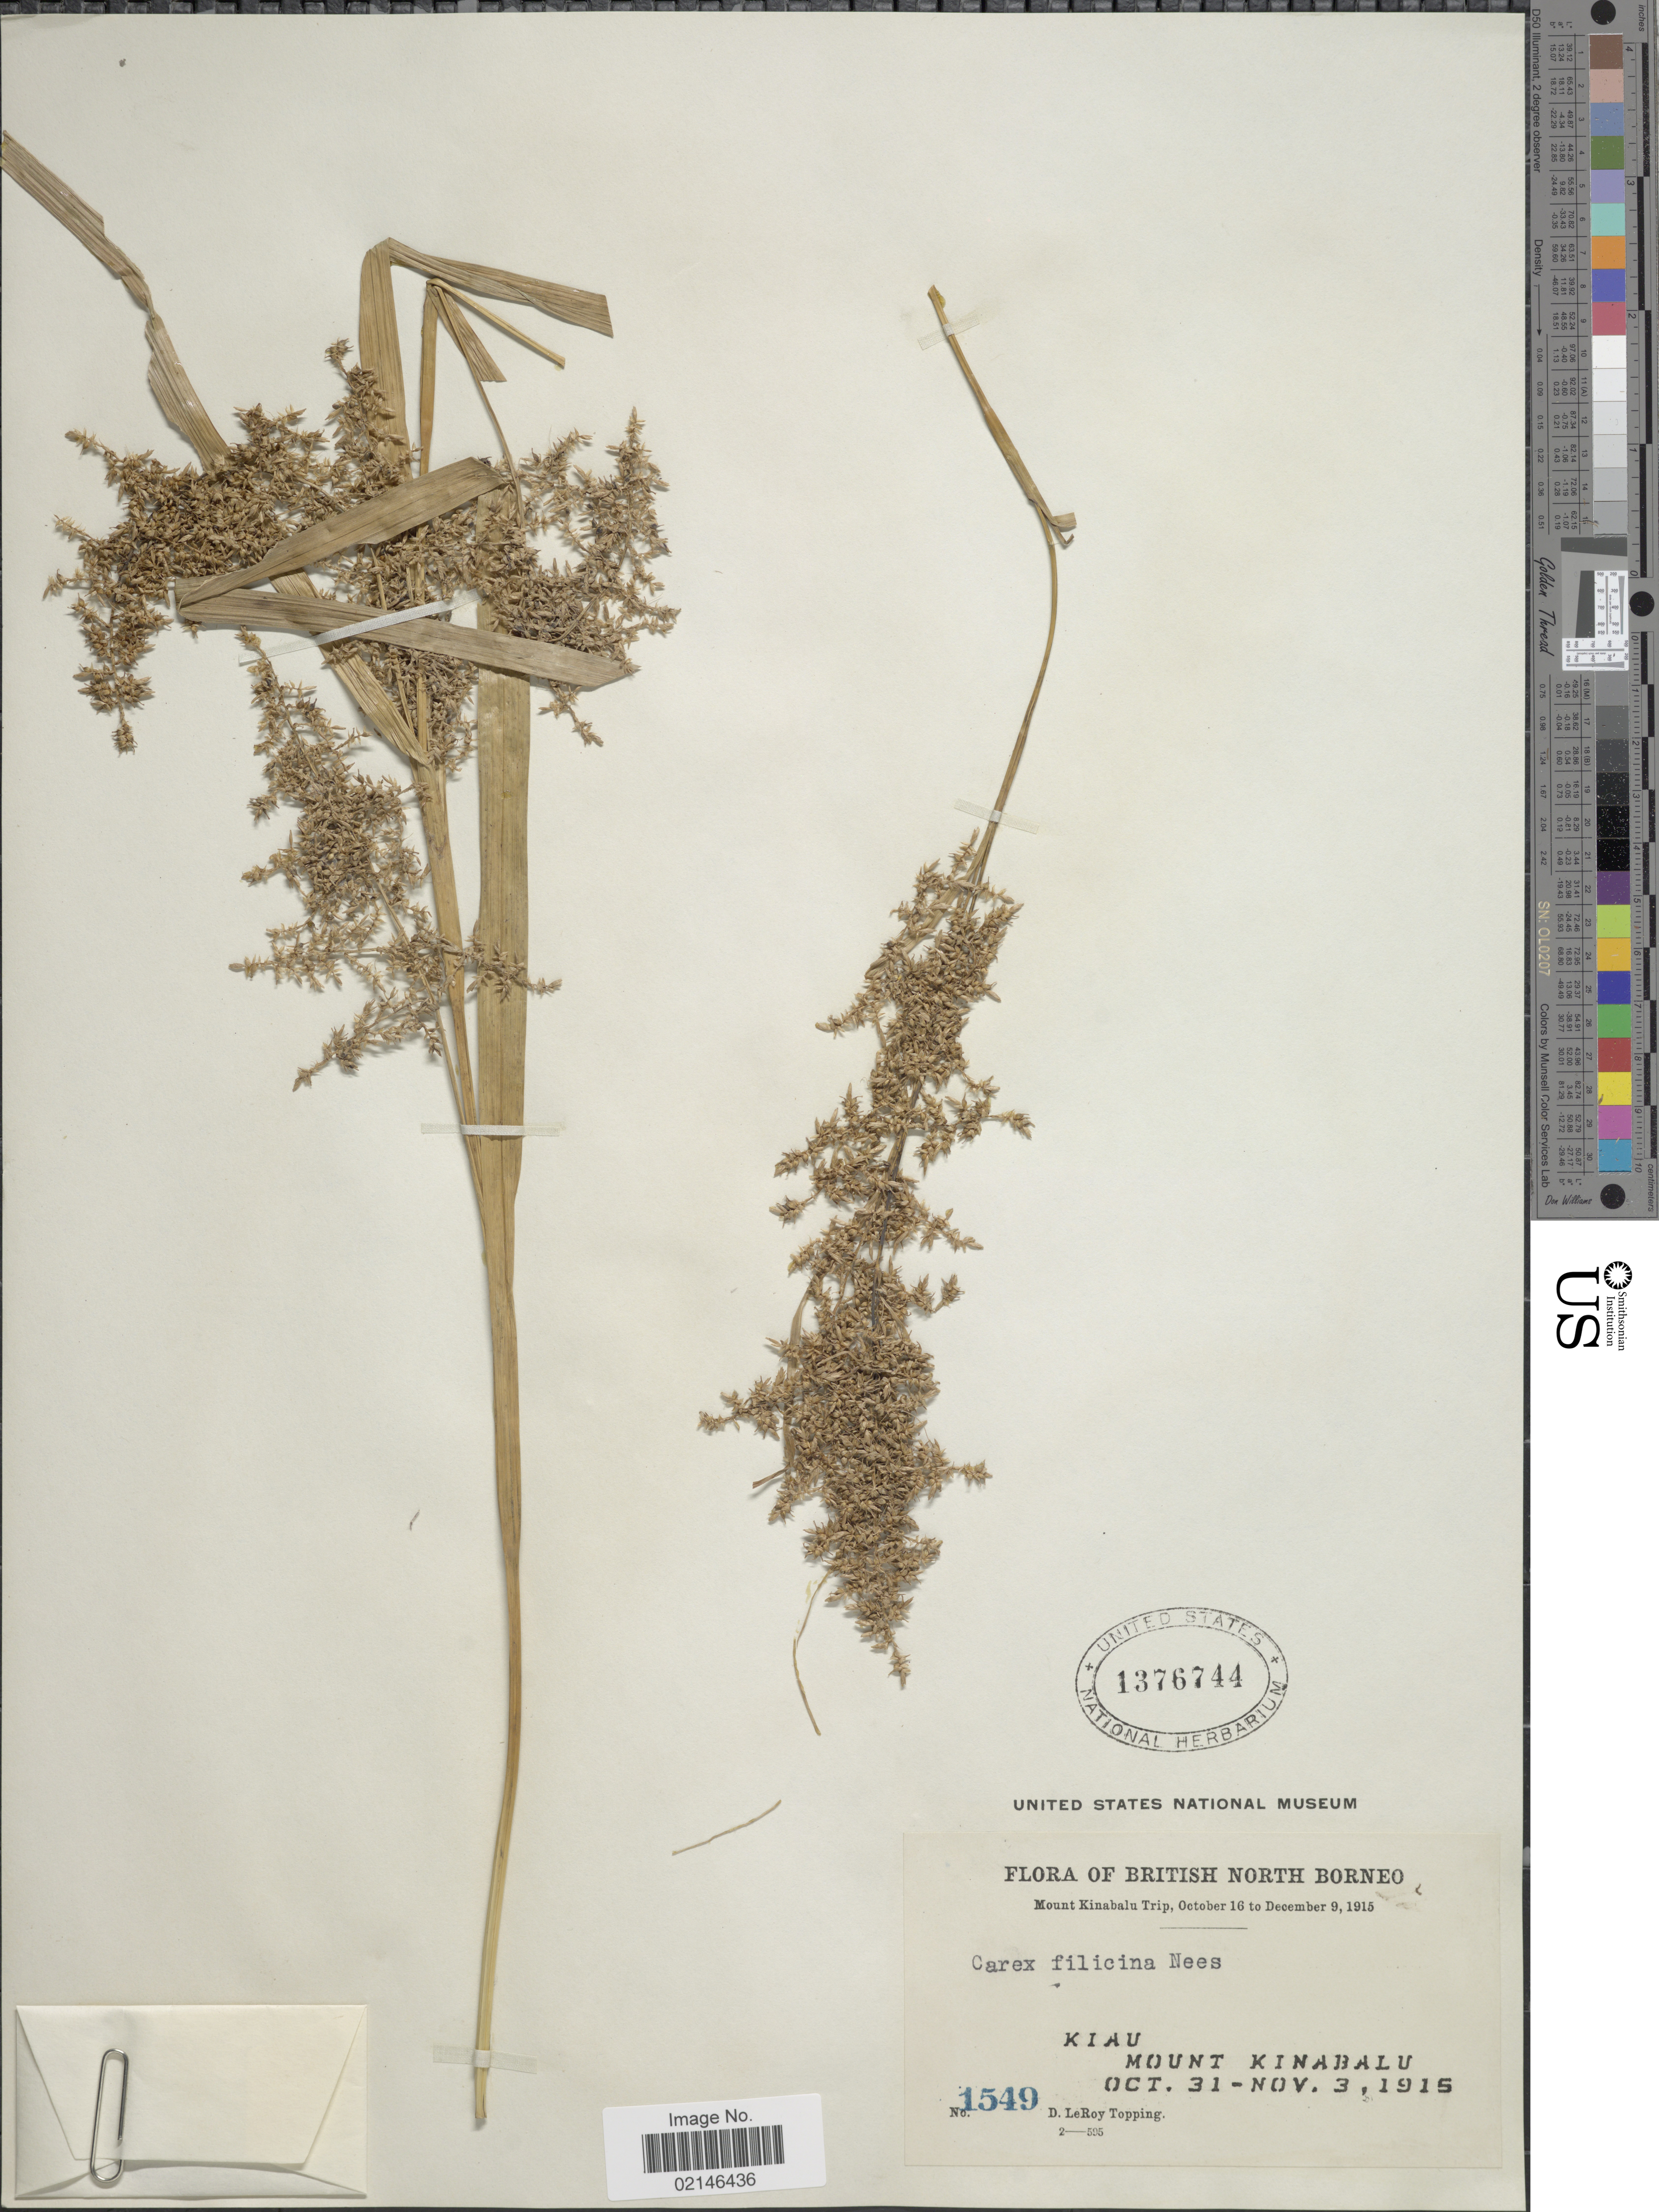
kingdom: Plantae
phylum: Tracheophyta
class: Liliopsida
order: Poales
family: Cyperaceae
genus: Carex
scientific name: Carex filicina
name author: Nees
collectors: D. L. Topping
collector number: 1549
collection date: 1915-10-31/1915-11-03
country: Malaysia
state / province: Sabah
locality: British North Borneo, Kiau, Mount Kinabalu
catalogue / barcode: US 1376744